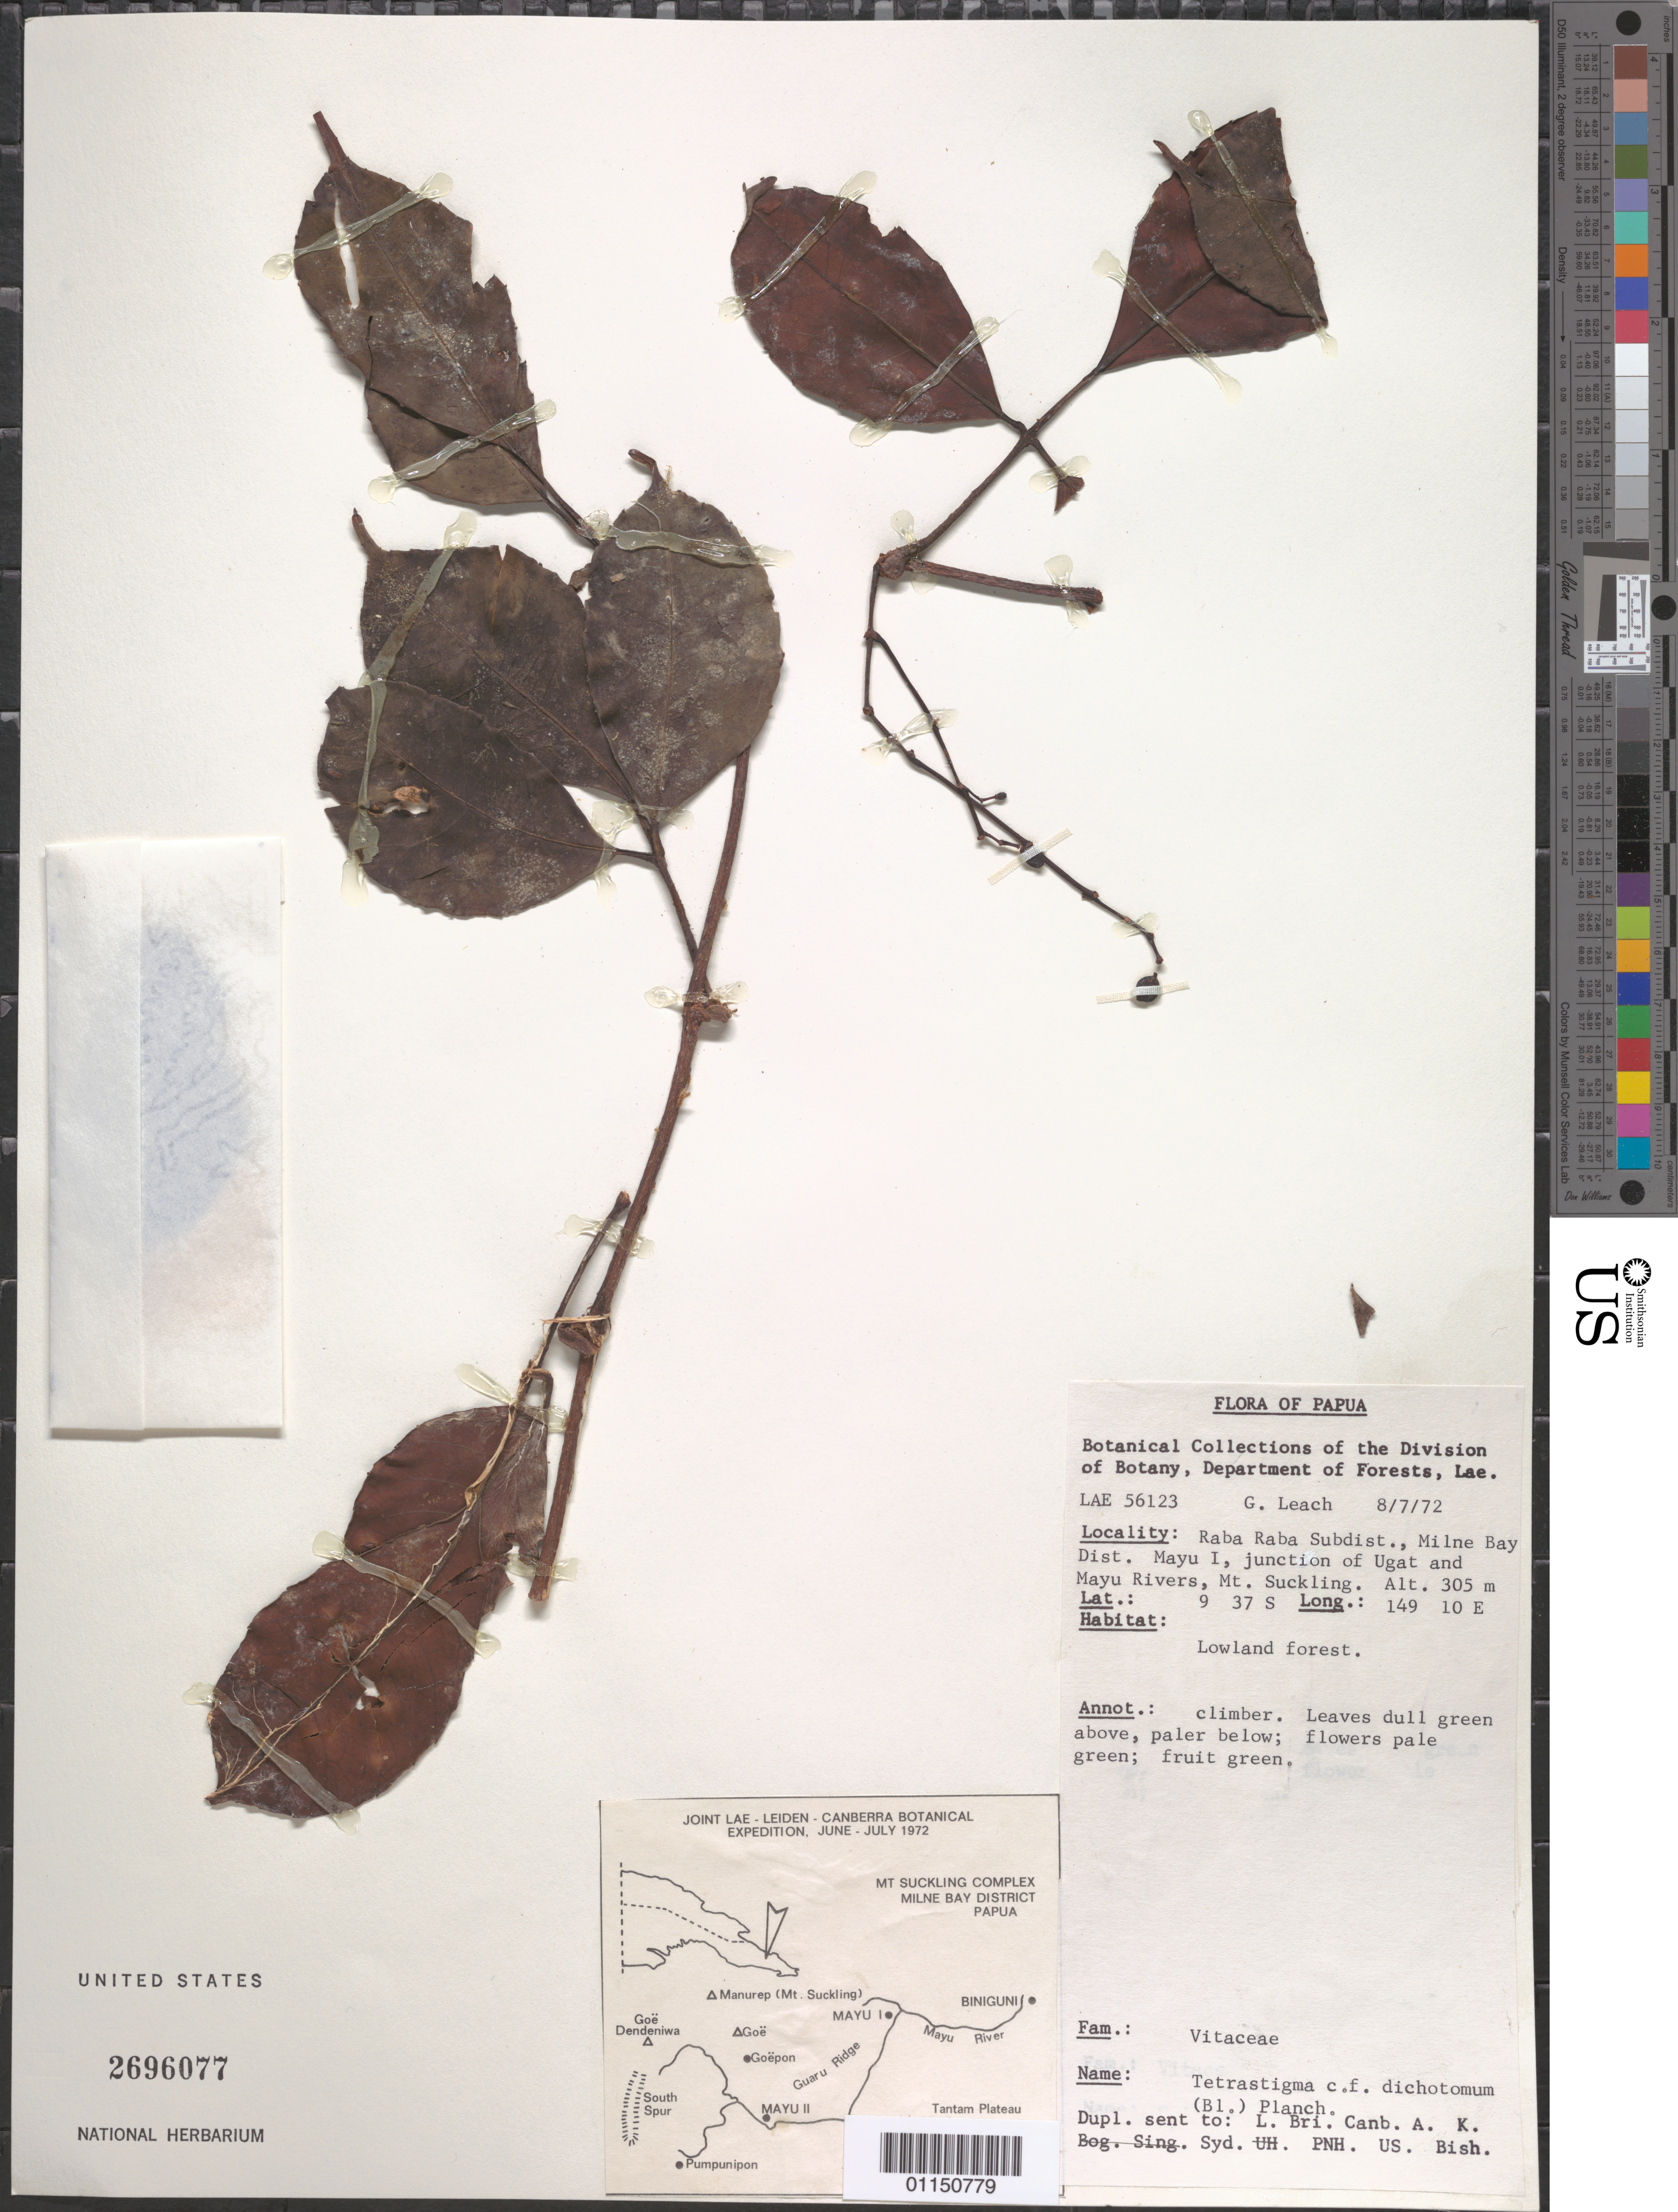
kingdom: Plantae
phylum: Tracheophyta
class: Magnoliopsida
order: Vitales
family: Vitaceae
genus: Tetrastigma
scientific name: Tetrastigma dichotomum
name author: Planch.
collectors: G. Leach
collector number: LAE 56123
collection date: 1972-07-08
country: Papua New Guinea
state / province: Milne Bay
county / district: Milne Bay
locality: Raba Raba Subdist. Mayu I, junction of Ugat and Mayu Rivers, Mt Suckling.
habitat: Lowland forest. Climber.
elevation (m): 305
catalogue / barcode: US 2696077